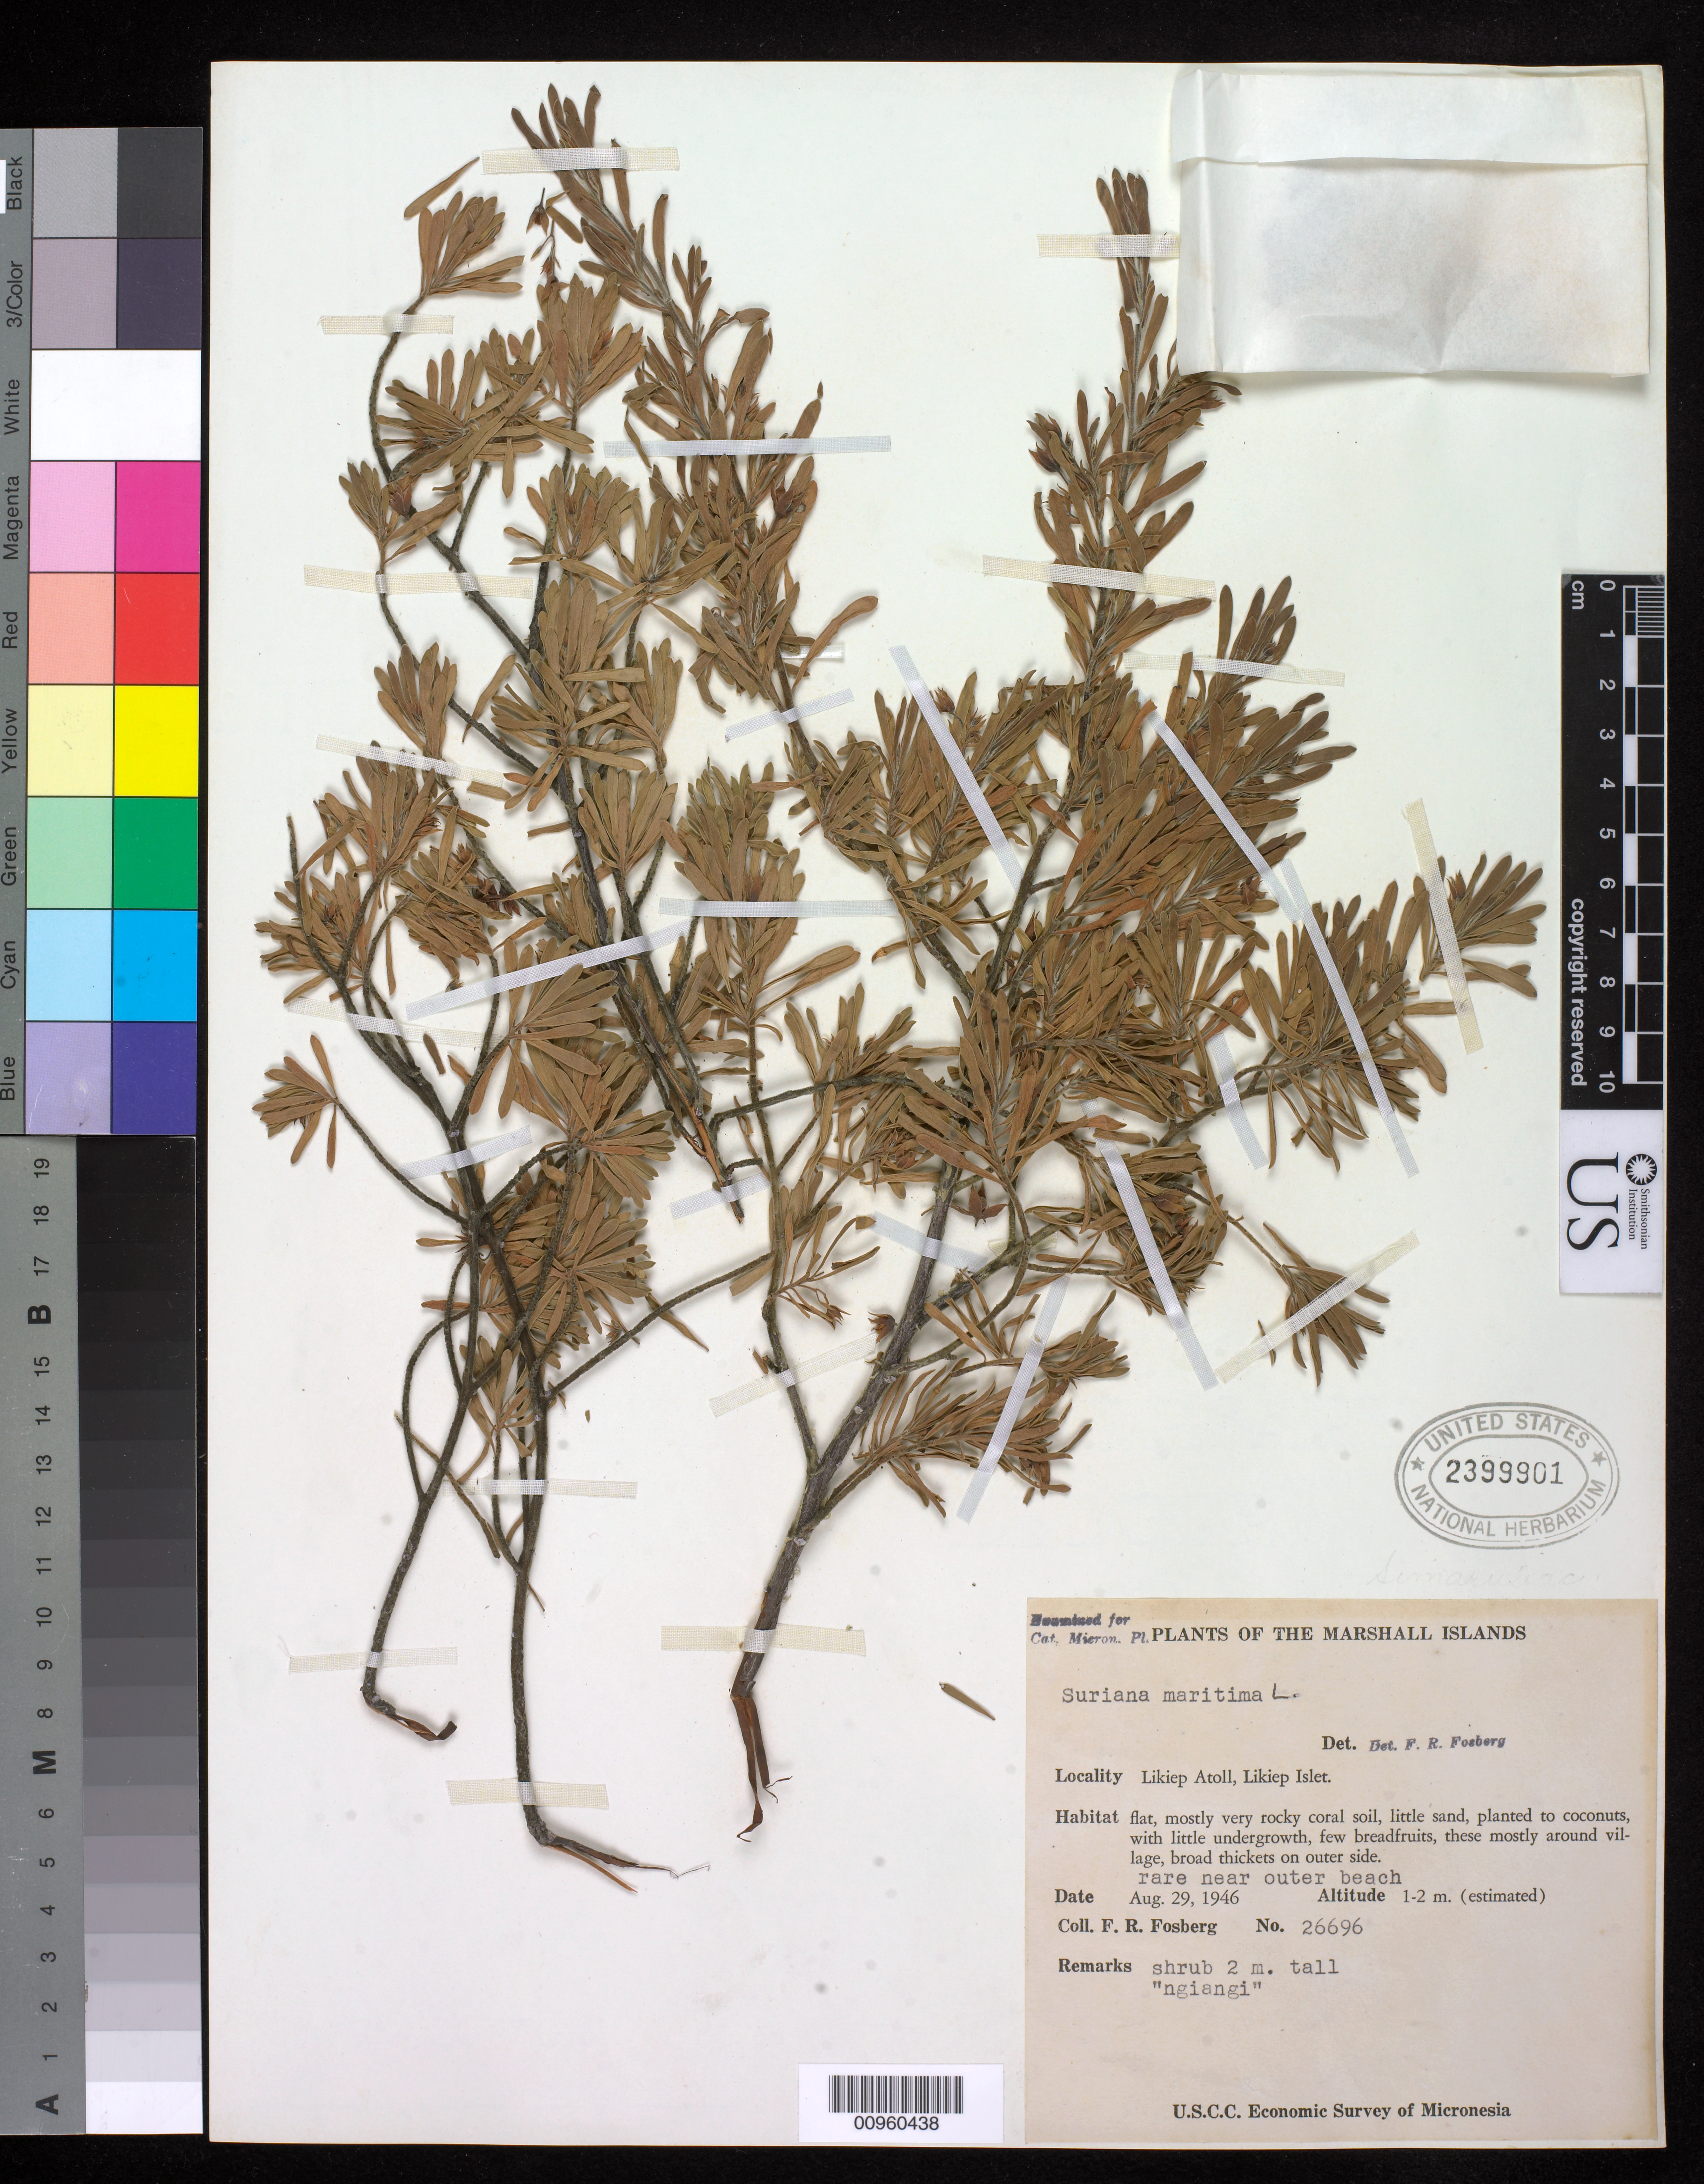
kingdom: Plantae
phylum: Tracheophyta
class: Magnoliopsida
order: Fabales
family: Surianaceae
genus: Suriana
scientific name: Suriana maritima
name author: L.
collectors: F. R. Fosberg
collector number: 26696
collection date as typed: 29 Aug 1946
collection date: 1946-08-29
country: Marshall Islands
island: Likiep Atoll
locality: Likiep Islet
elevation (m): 1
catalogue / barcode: US 2399901